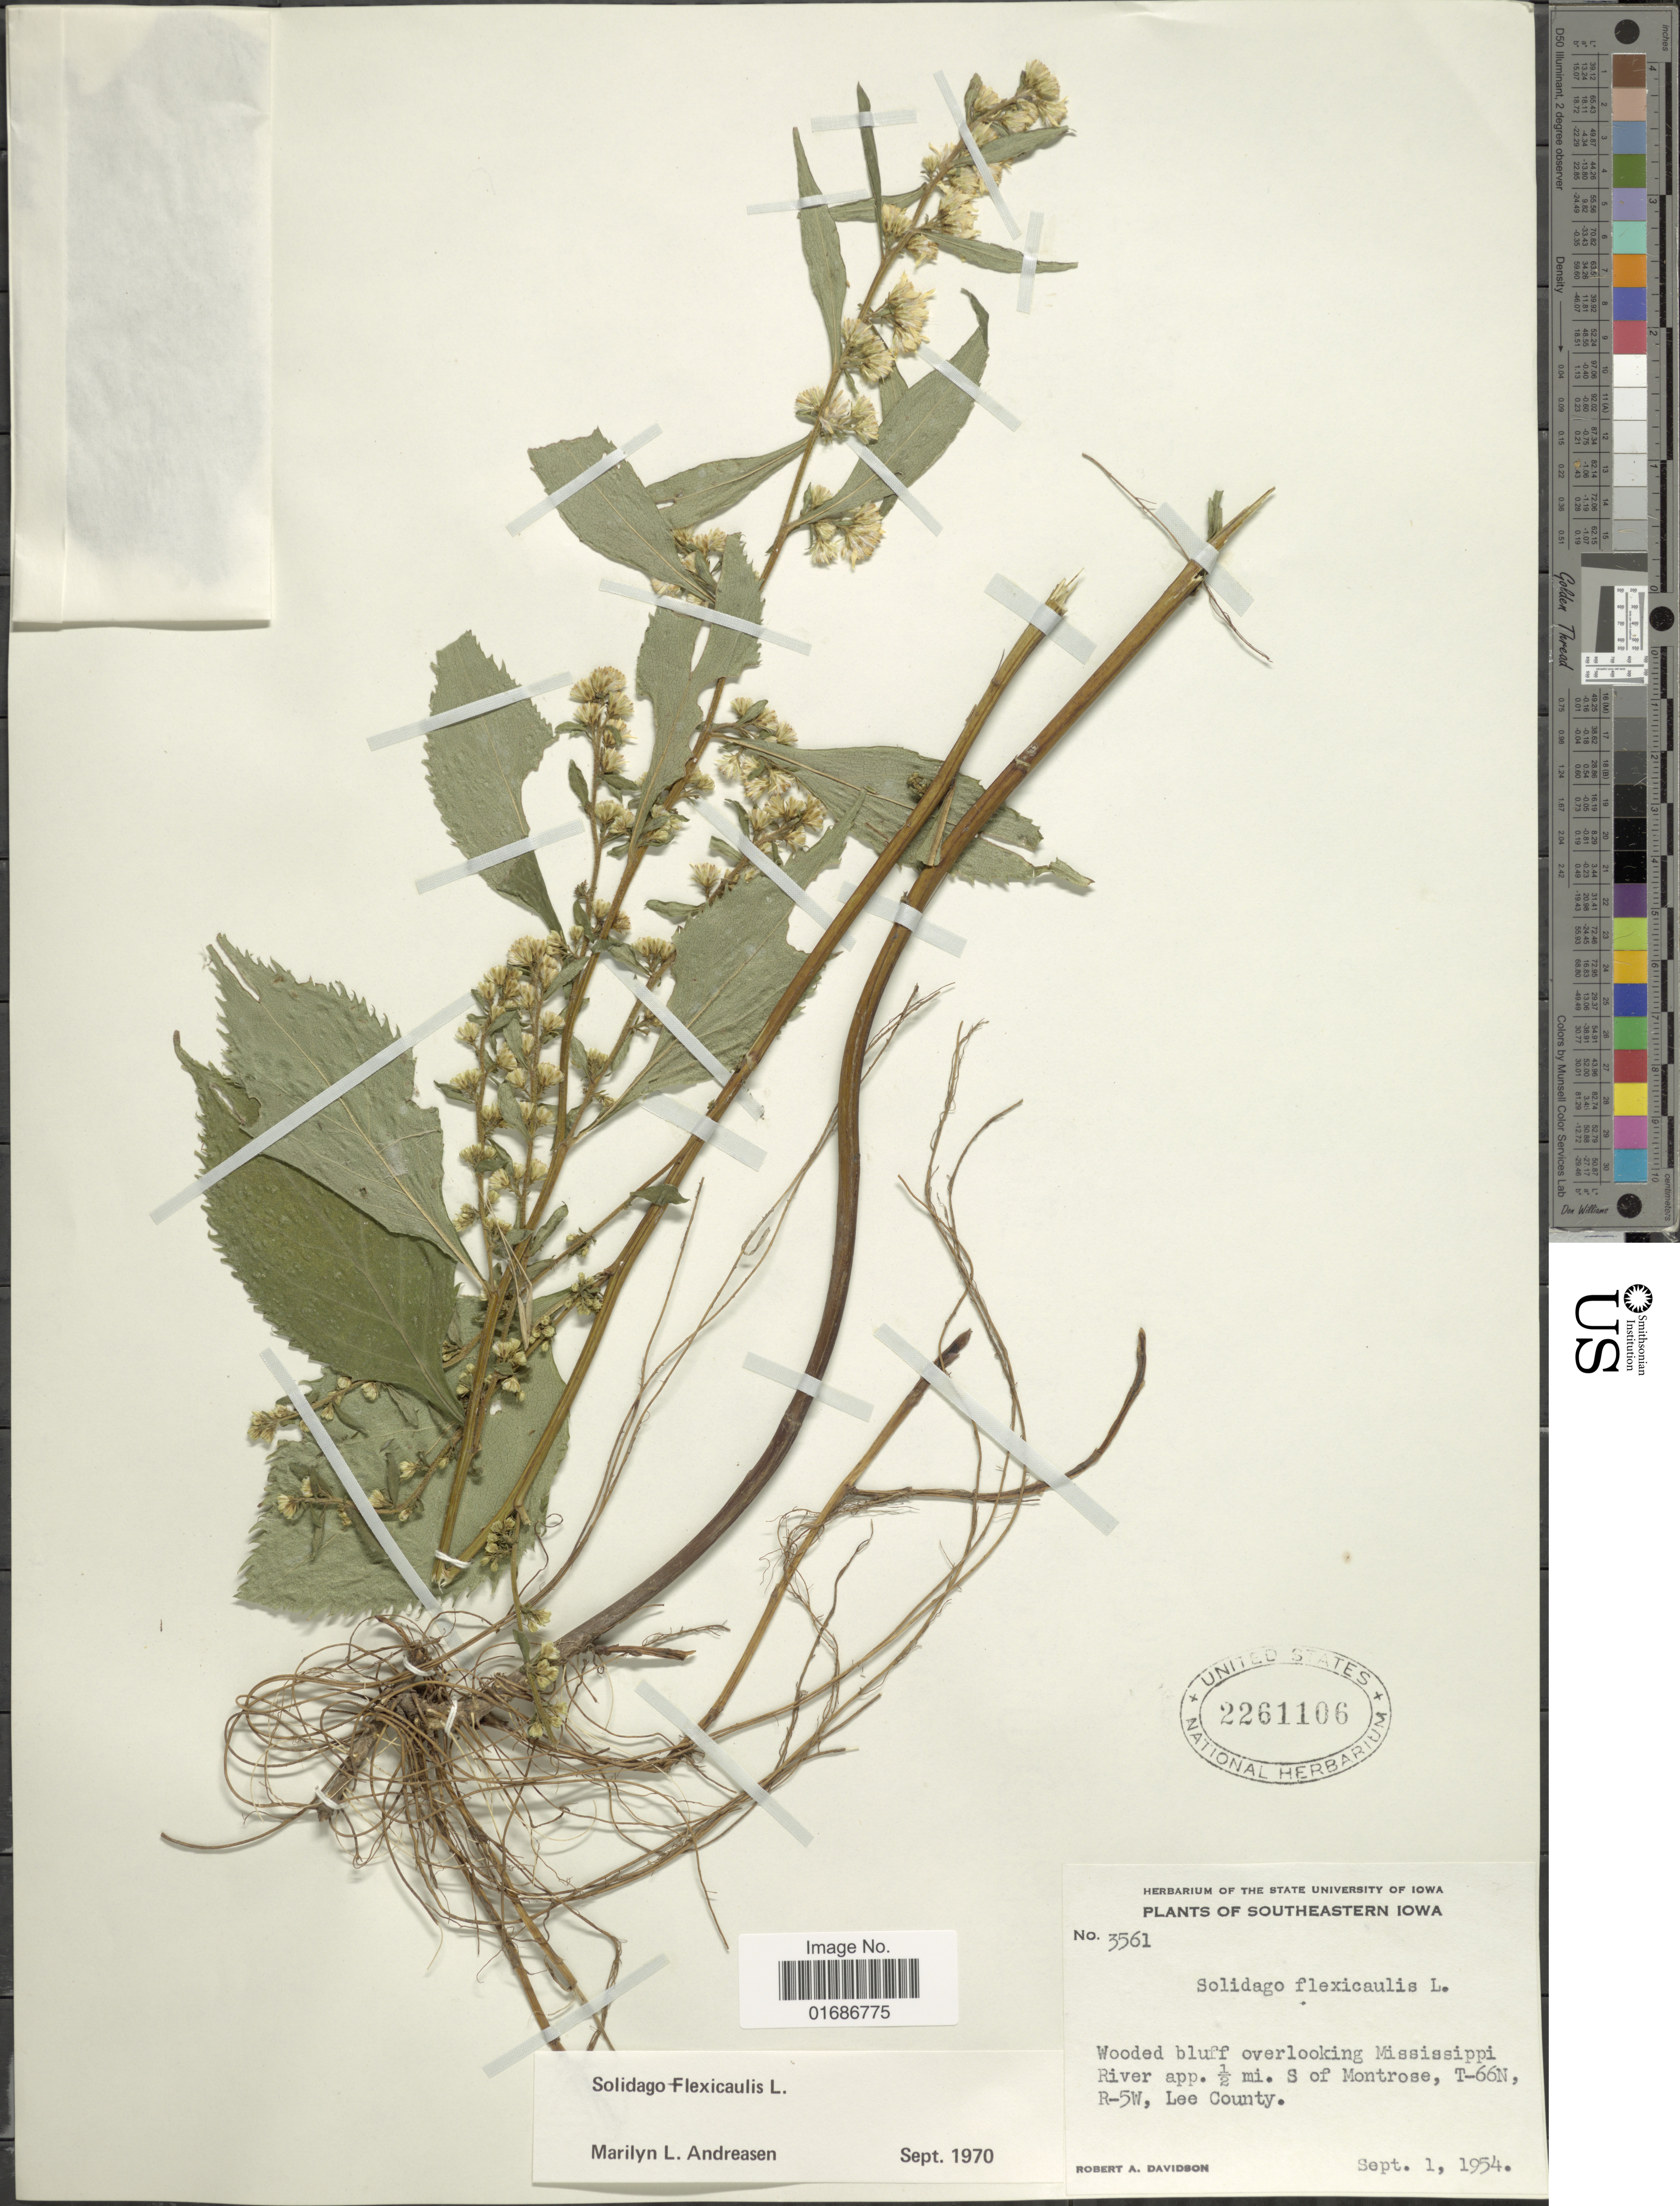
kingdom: Plantae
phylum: Tracheophyta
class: Magnoliopsida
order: Asterales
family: Asteraceae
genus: Solidago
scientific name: Solidago flexicaulis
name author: L.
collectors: R. A. Davidson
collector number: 3561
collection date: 1954-09-01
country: United States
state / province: Iowa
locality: Southeastern Iowa, Wooded bluff overlooking Mississippi River app. ½ mi;. S of Montrose, T-66N, R. 5W, Lee County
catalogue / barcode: US 2261106